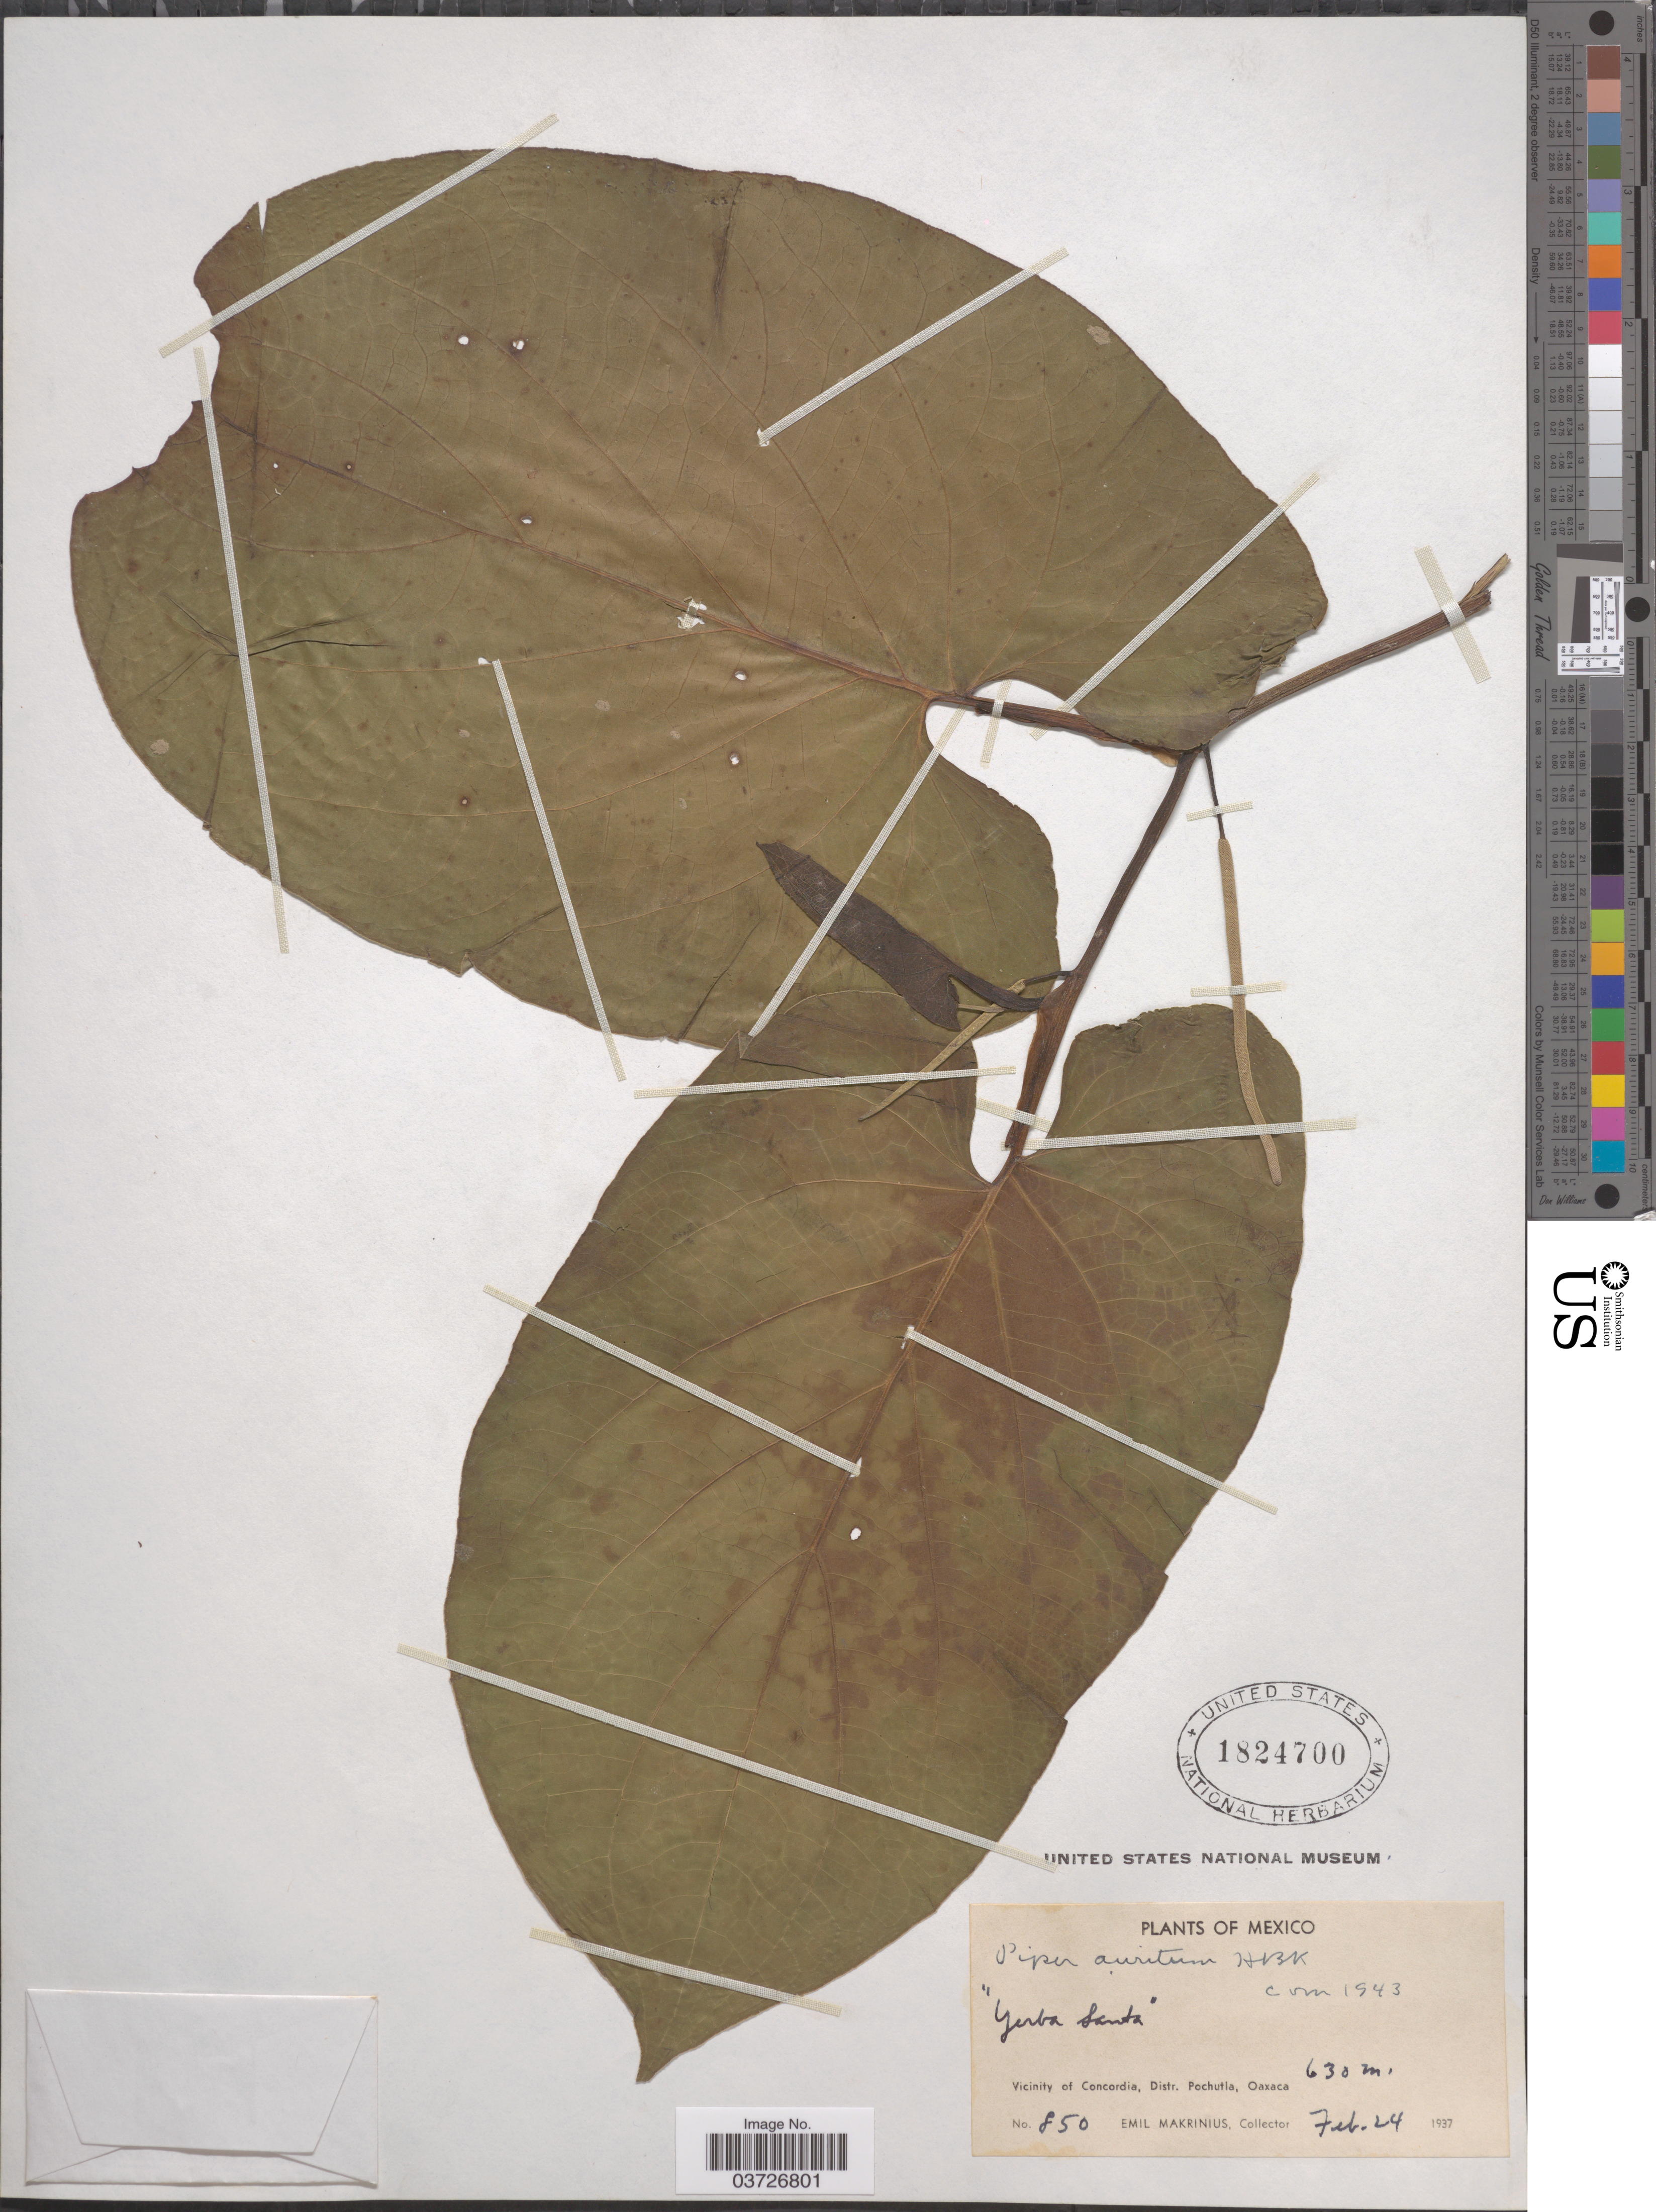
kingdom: Plantae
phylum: Tracheophyta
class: Magnoliopsida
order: Piperales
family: Piperaceae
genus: Piper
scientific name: Piper auritum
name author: Kunth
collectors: E. Makrinius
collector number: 850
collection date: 1937-02-24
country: Mexico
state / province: Oaxaca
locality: Vicinity of Concordia, Distr. Pochutla.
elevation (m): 630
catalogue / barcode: US 1824700